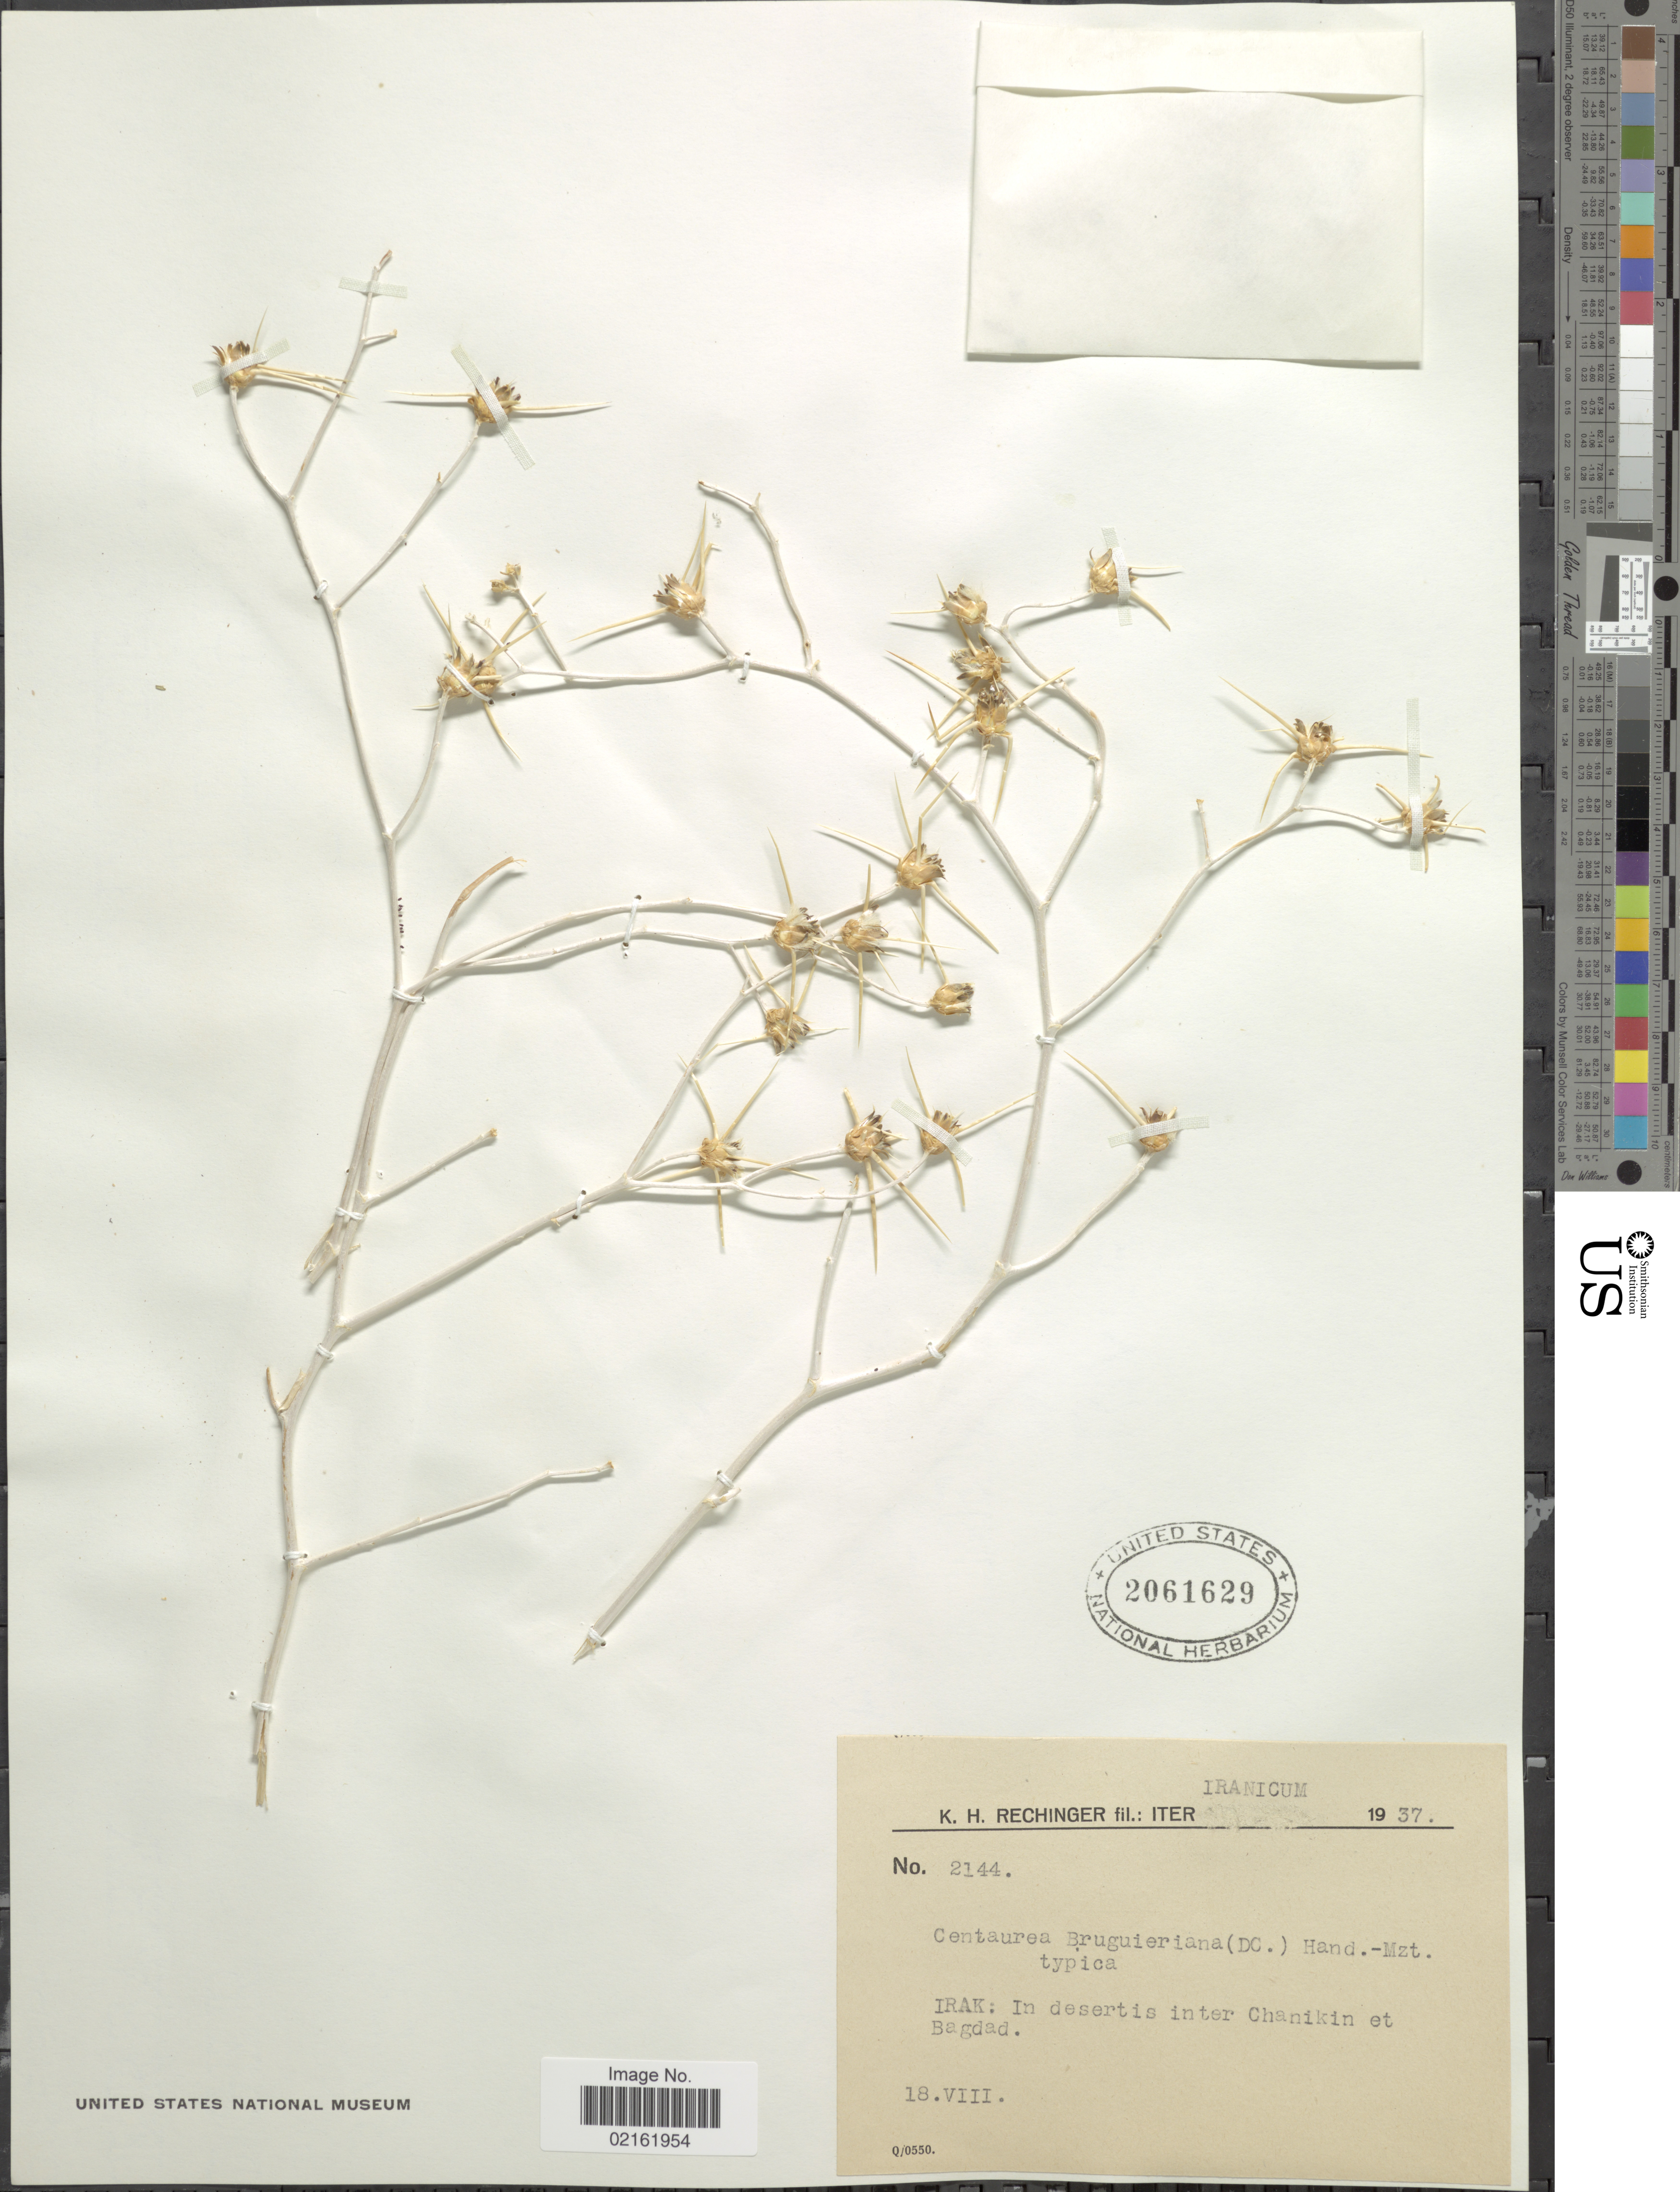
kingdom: Plantae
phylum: Tracheophyta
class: Magnoliopsida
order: Asterales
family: Asteraceae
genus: Centaurea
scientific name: Centaurea bruguierana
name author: (DC.) Hand.-Mazz.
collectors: K. H. Rechinger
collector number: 2144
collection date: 1937-08-18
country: Iraq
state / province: Baghdad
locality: Irak: in desertis inter Chanikin et Bagdad, Iranicum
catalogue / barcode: US 2061629